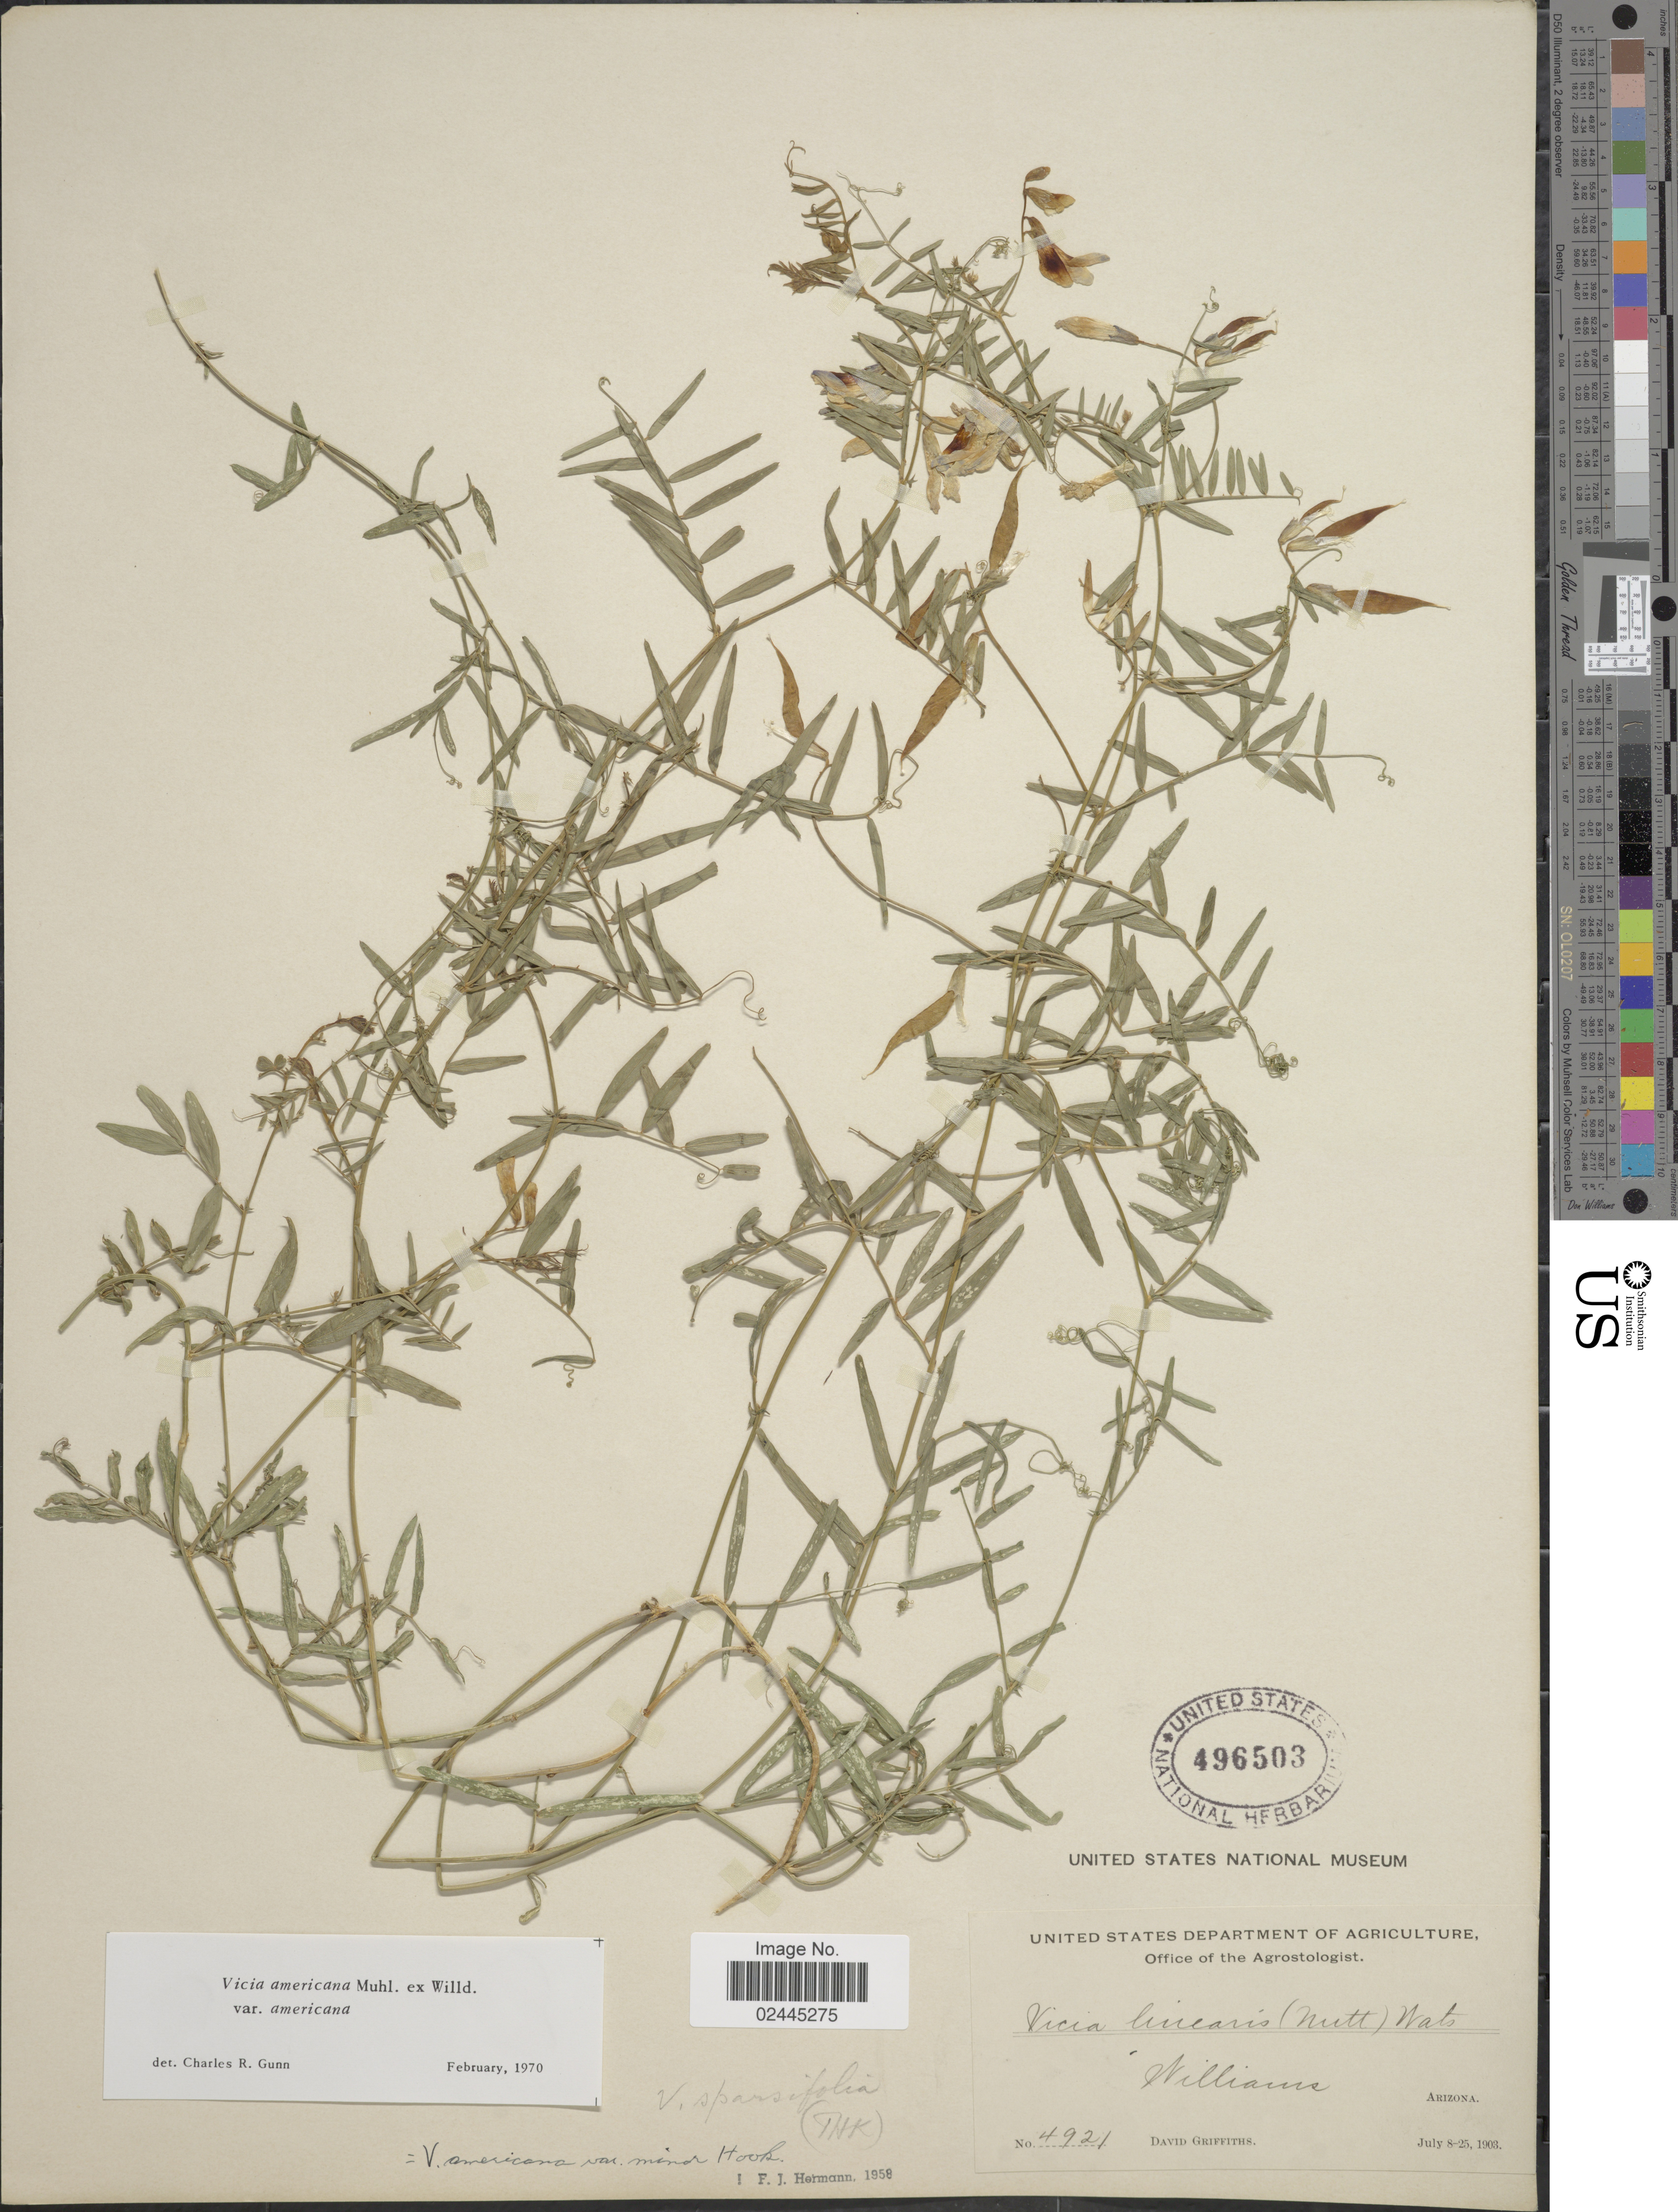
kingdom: Plantae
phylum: Tracheophyta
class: Magnoliopsida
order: Fabales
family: Fabaceae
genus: Vicia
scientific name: Vicia americana var. americana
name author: Muhl. ex Willd.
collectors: D. Griffiths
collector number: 4921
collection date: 1903-07-08/1903-07-25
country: United States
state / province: Arizona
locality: Williams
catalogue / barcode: US 496503